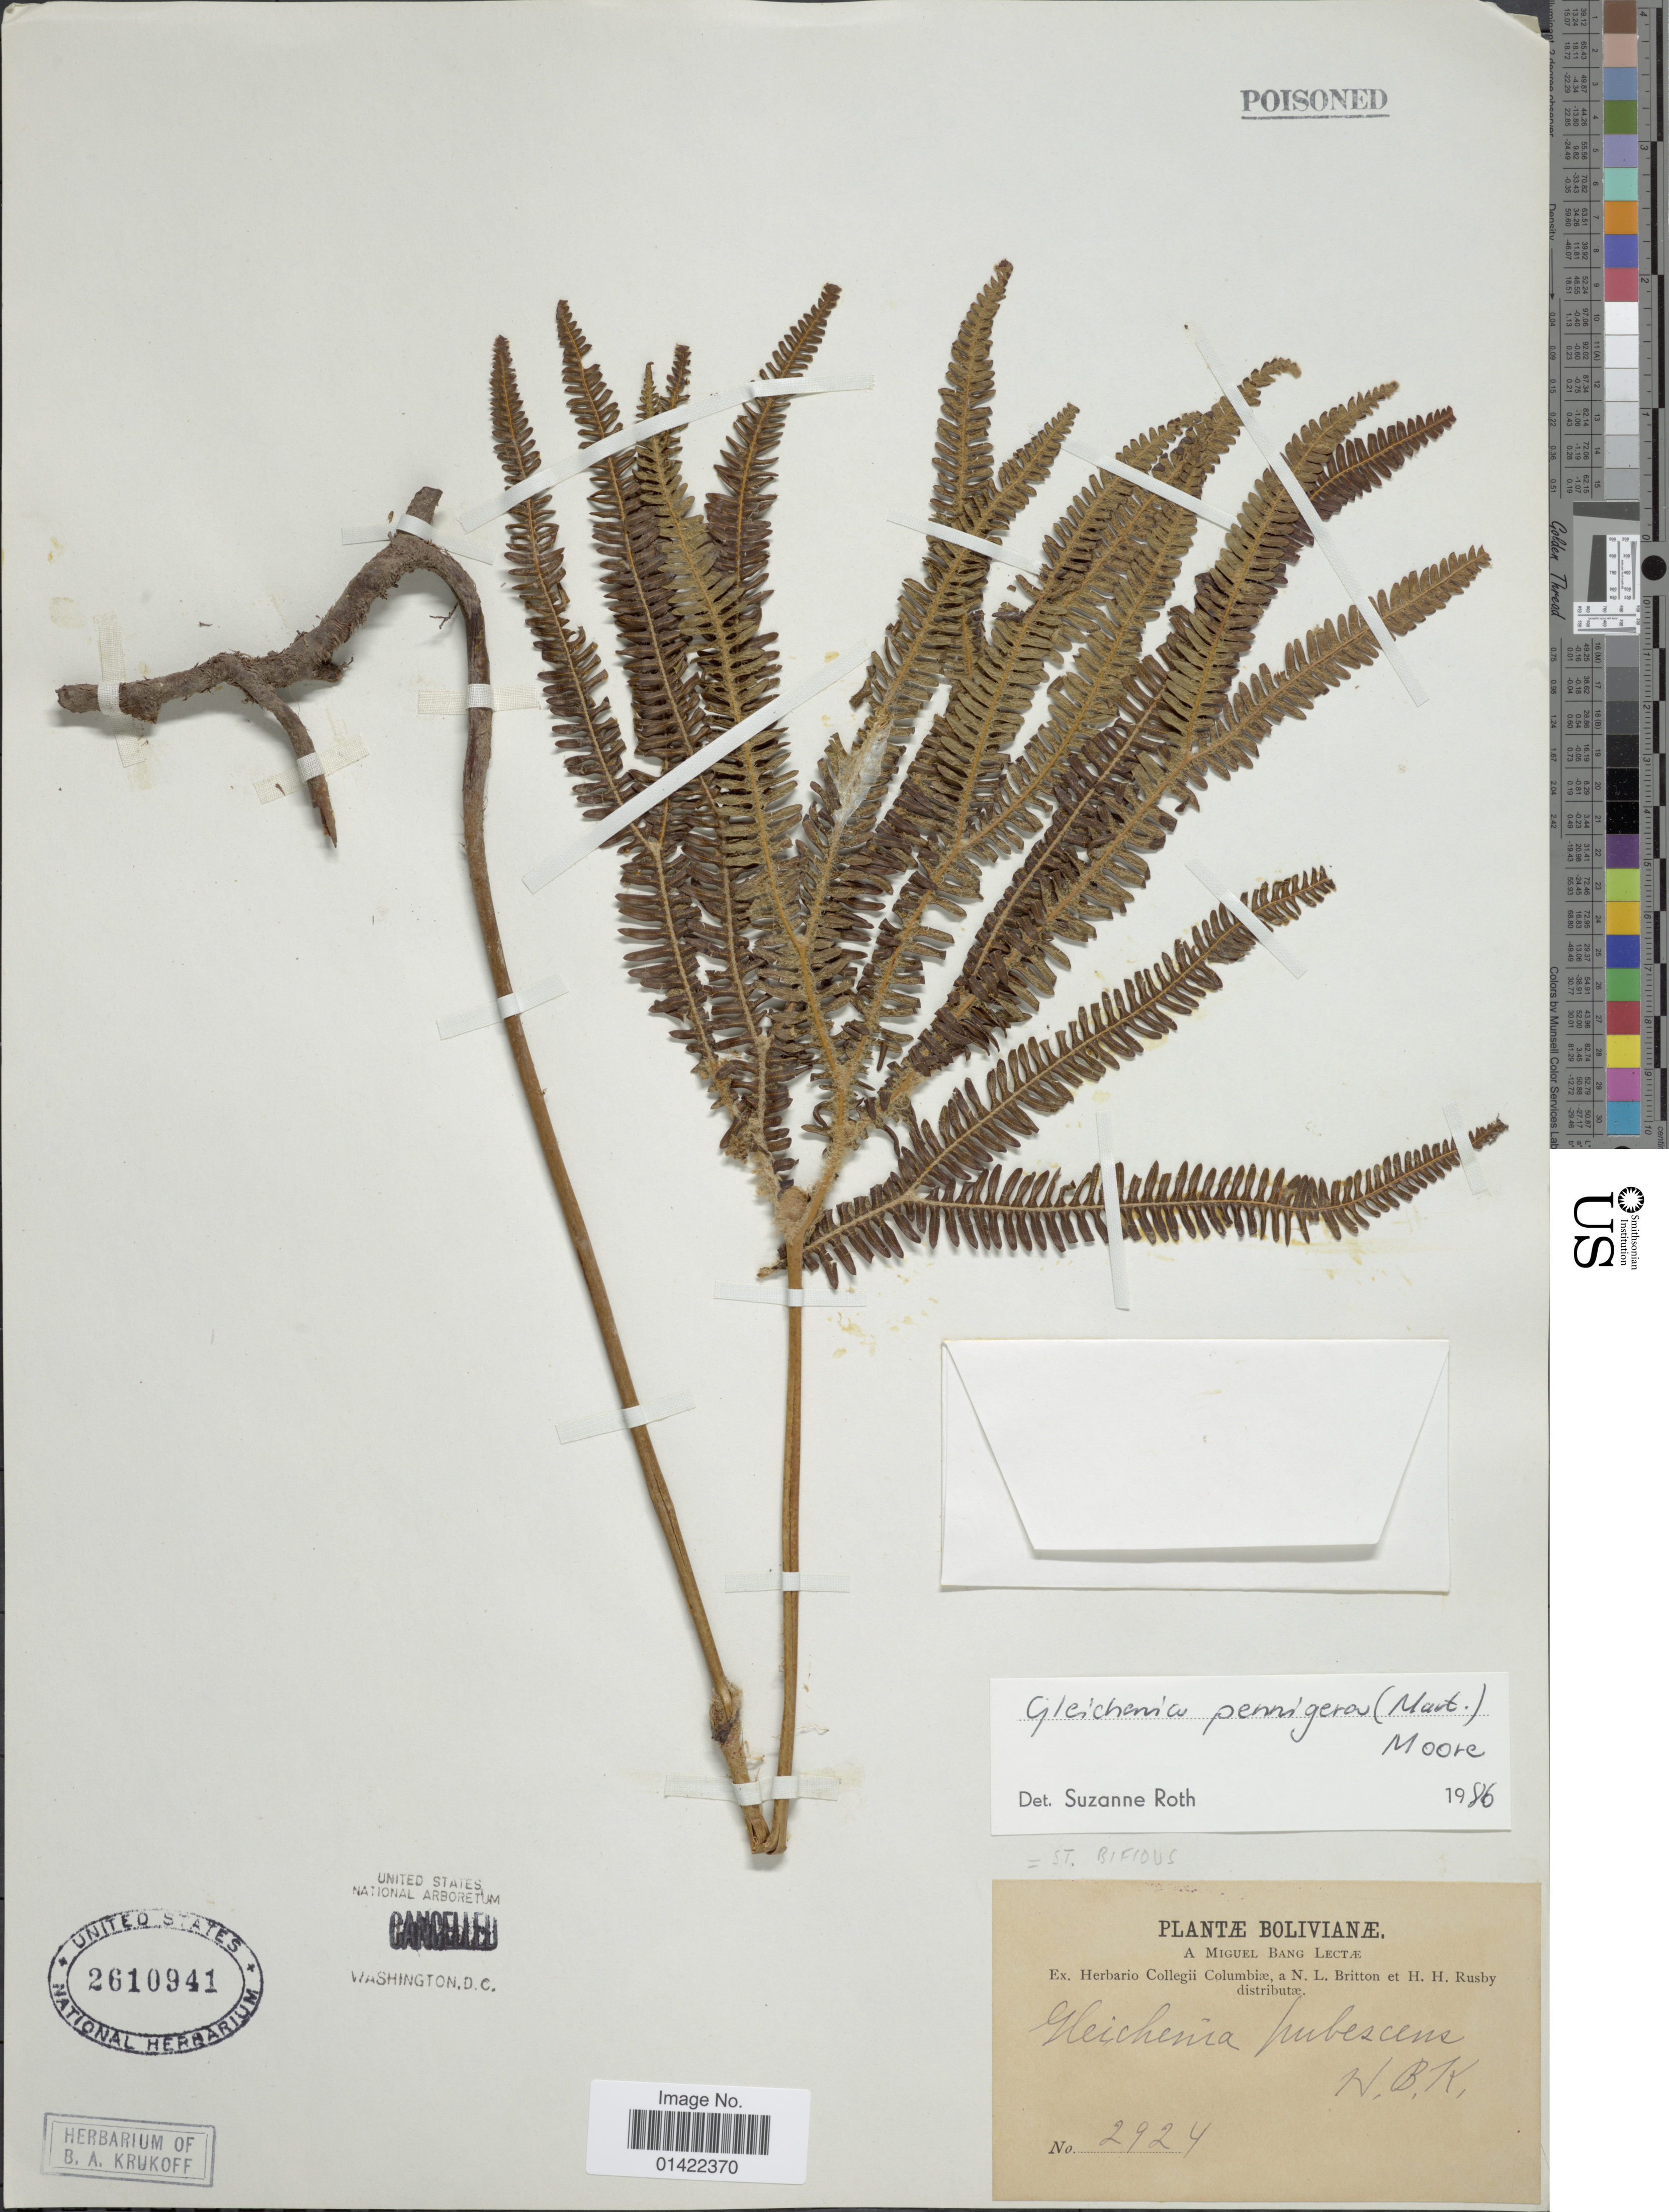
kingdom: Plantae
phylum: Tracheophyta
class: Polypodiopsida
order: Gleicheniales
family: Gleicheniaceae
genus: Sticherus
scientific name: Sticherus pruinosus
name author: (Mart.) Ching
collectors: M. Bang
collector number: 2924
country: Bolivia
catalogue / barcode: US 2610941